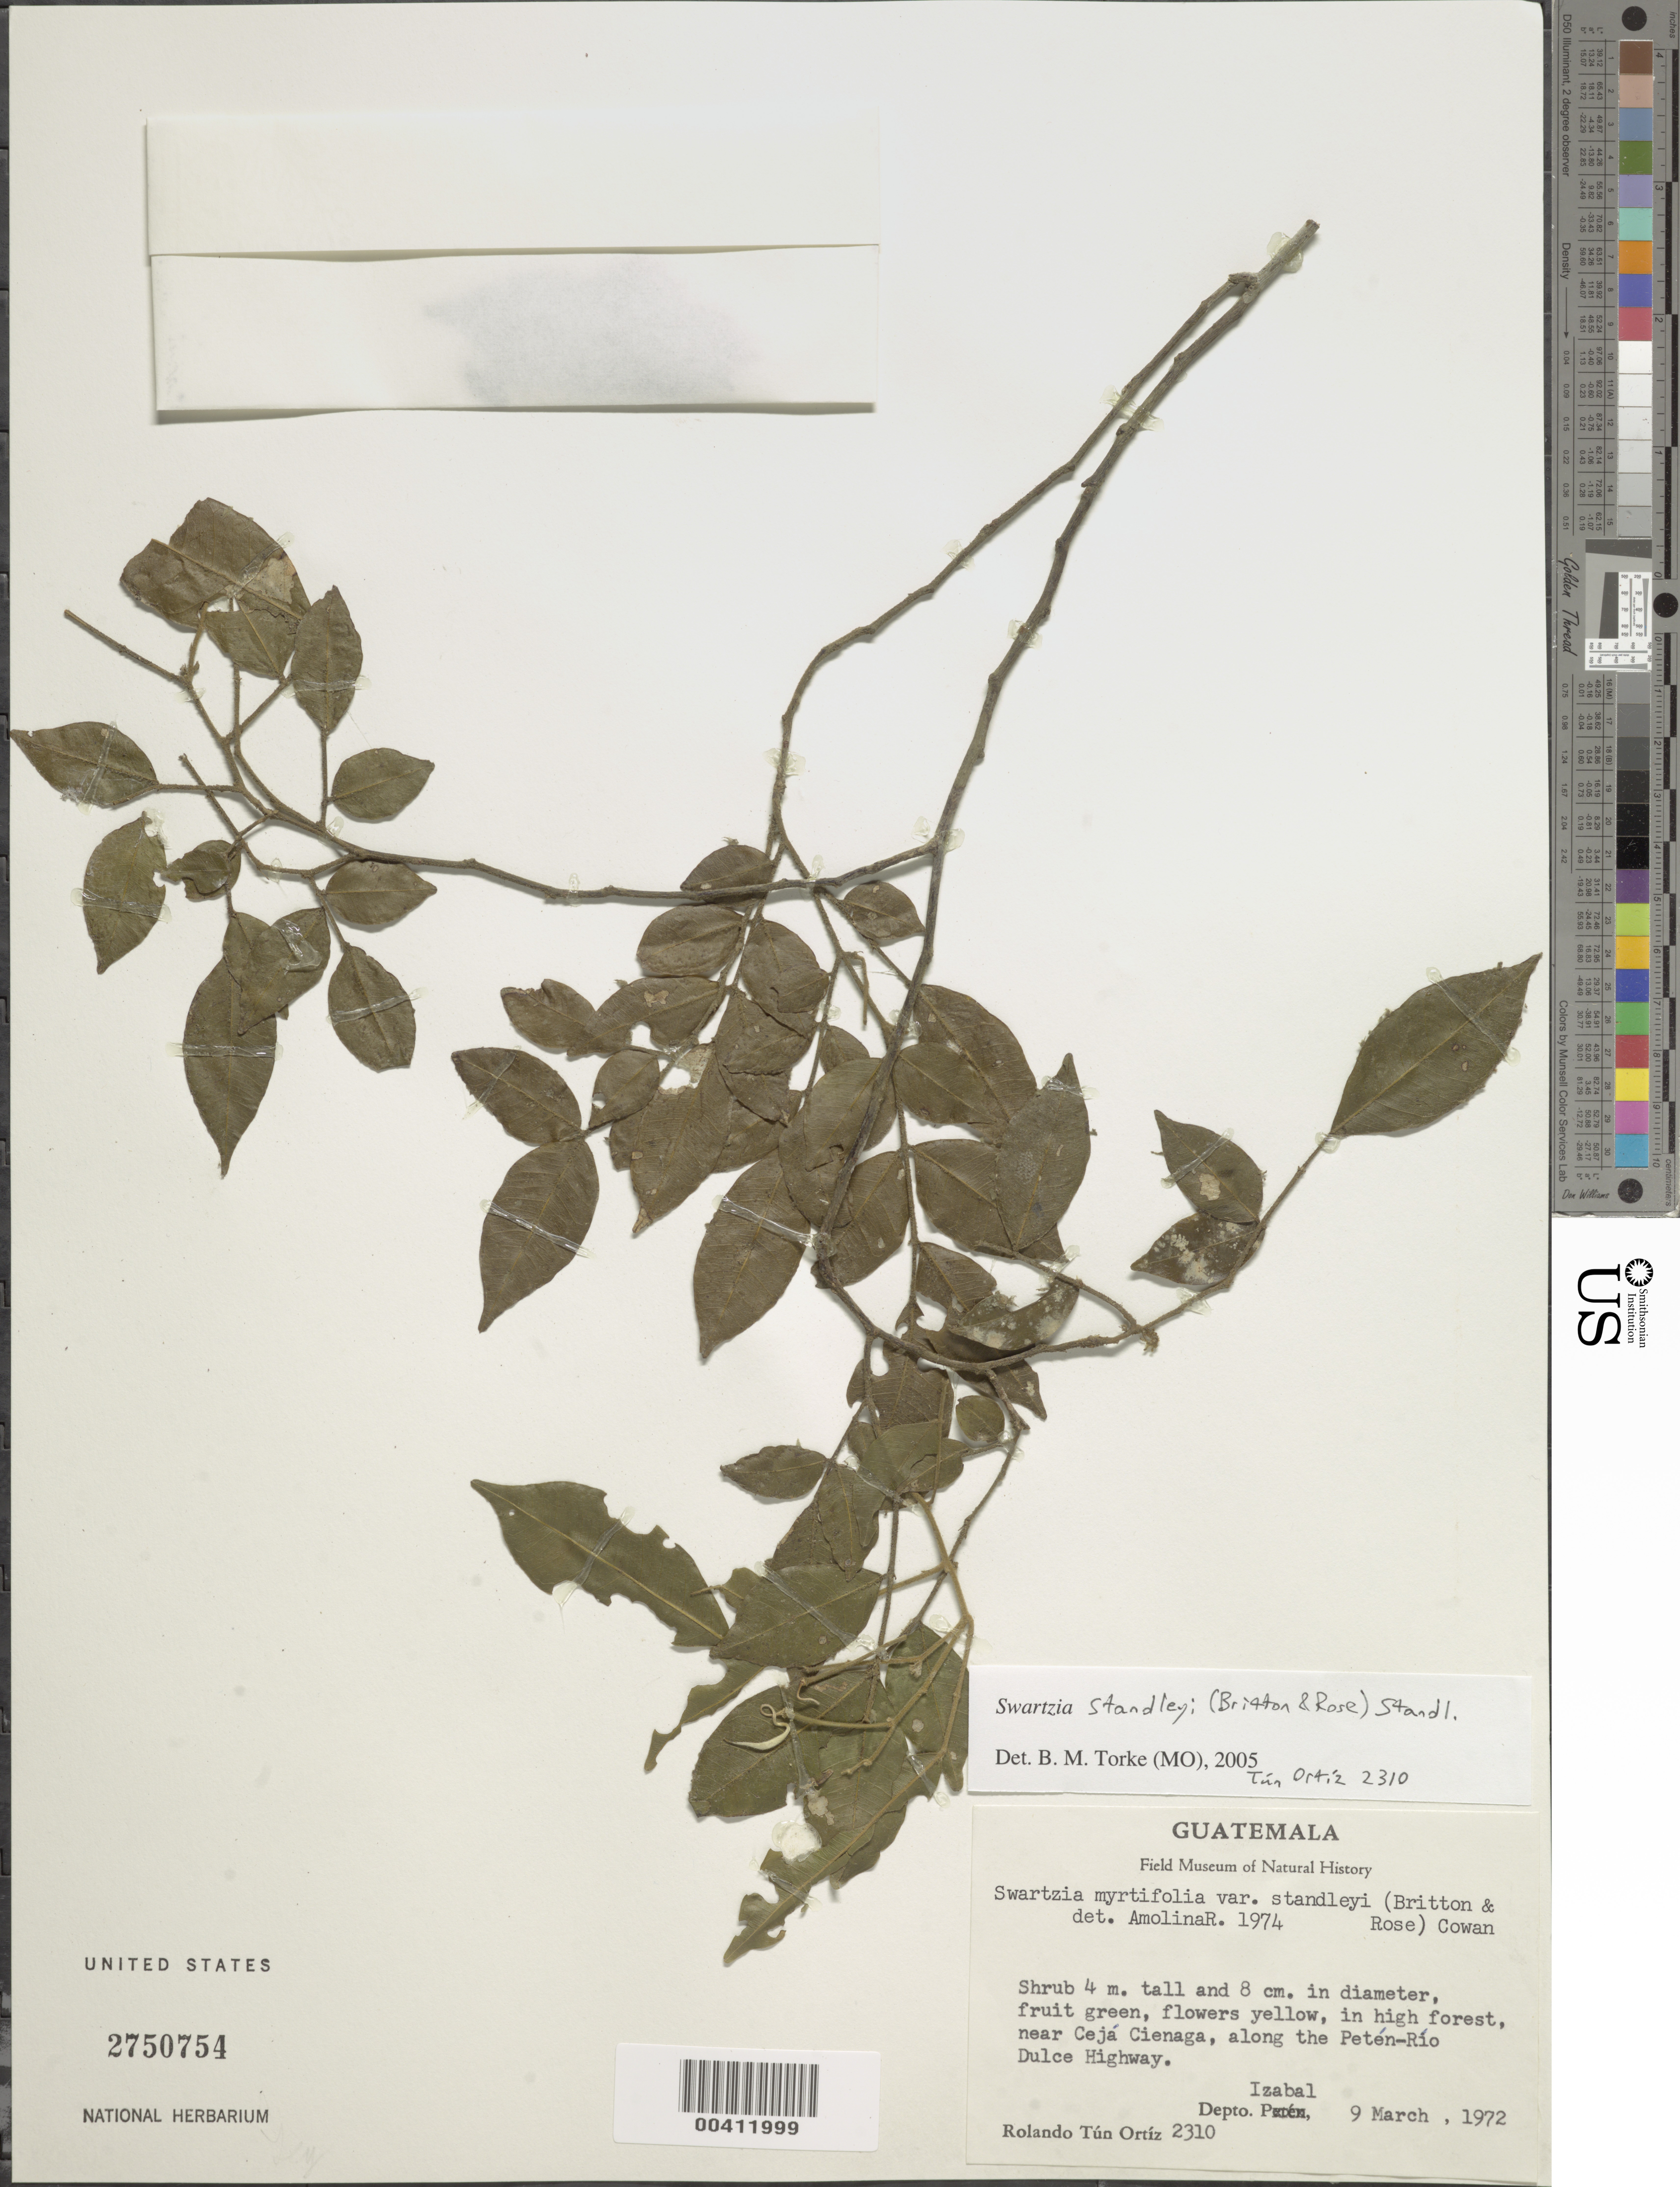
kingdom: Plantae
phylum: Tracheophyta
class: Magnoliopsida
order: Fabales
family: Fabaceae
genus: Swartzia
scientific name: Swartzia standleyi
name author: (Britton & Rose) Standl.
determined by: Molina R., A.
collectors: R. Tún Ortiz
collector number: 2310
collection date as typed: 09 Mar 1972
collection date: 1972-03-09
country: Guatemala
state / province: Izabal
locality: Near Ceja Cienaga, along the Petèn-Rio Dulce Hwy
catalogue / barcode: US 2750754